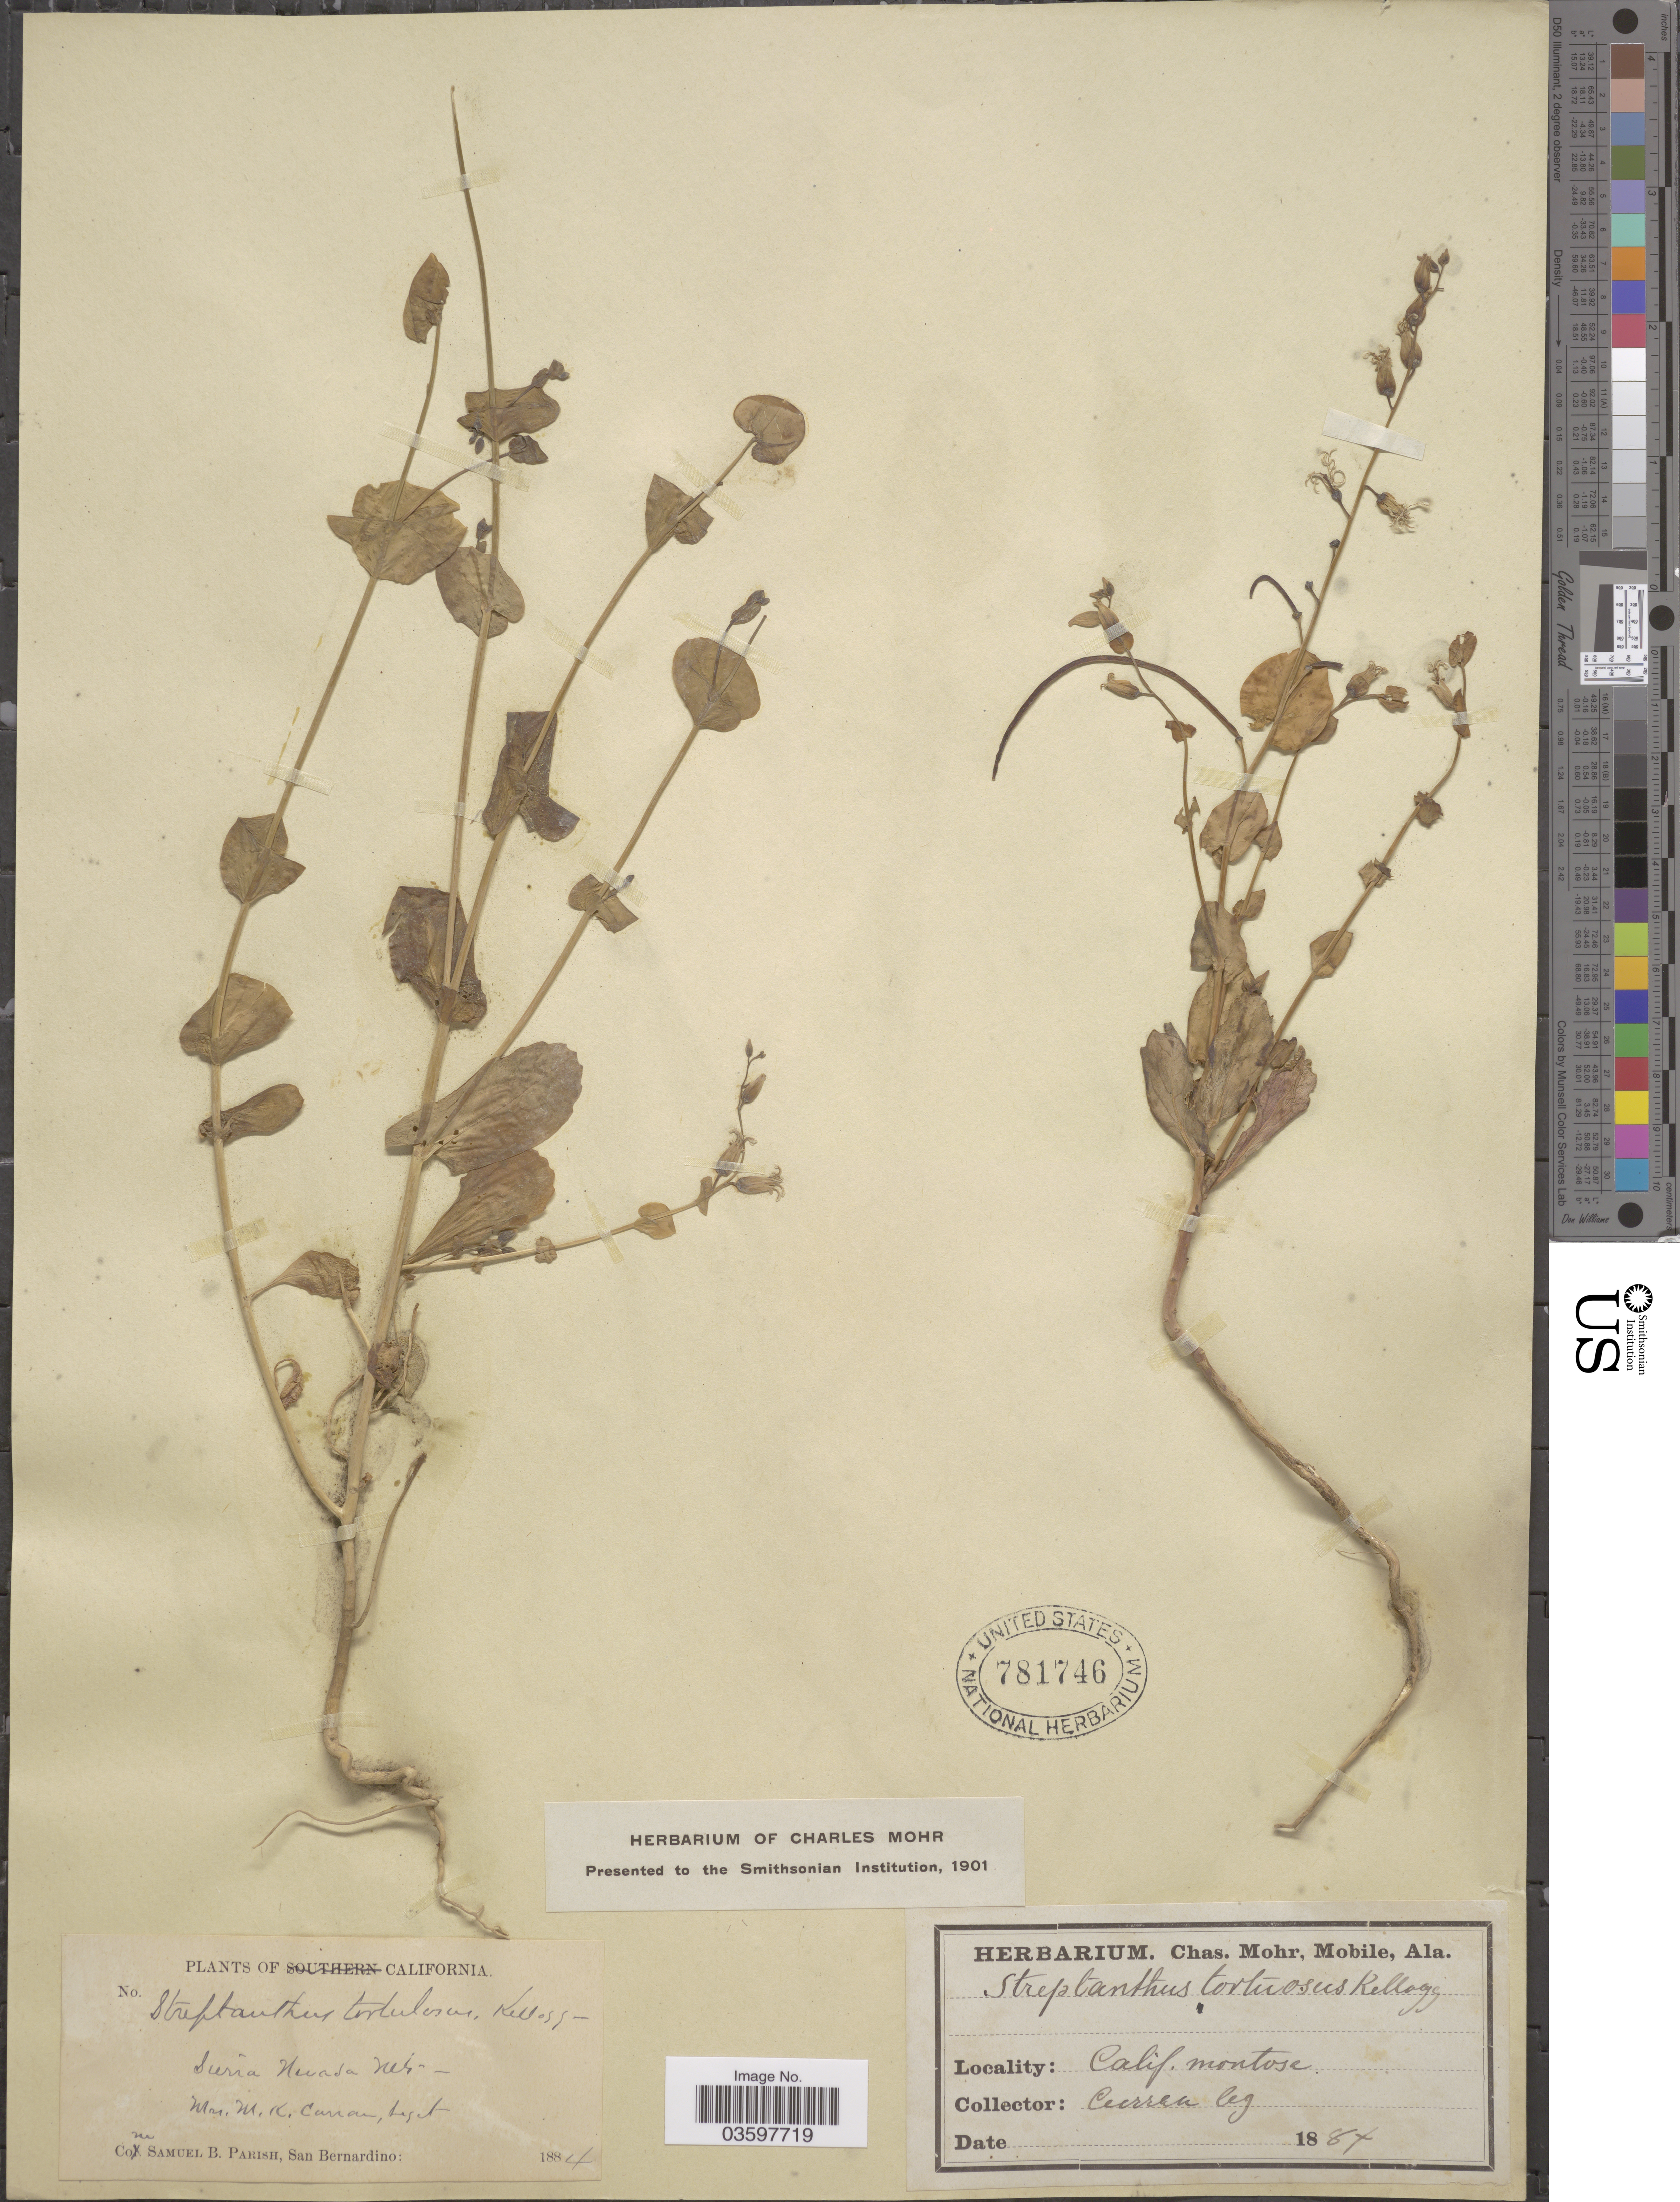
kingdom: Plantae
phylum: Tracheophyta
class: Magnoliopsida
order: Brassicales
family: Brassicaceae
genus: Streptanthus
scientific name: Streptanthus tortuosus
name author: Kellogg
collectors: M. K. Curran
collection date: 1884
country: United States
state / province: California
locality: Sierra Nevada Mts.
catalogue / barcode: US 781746